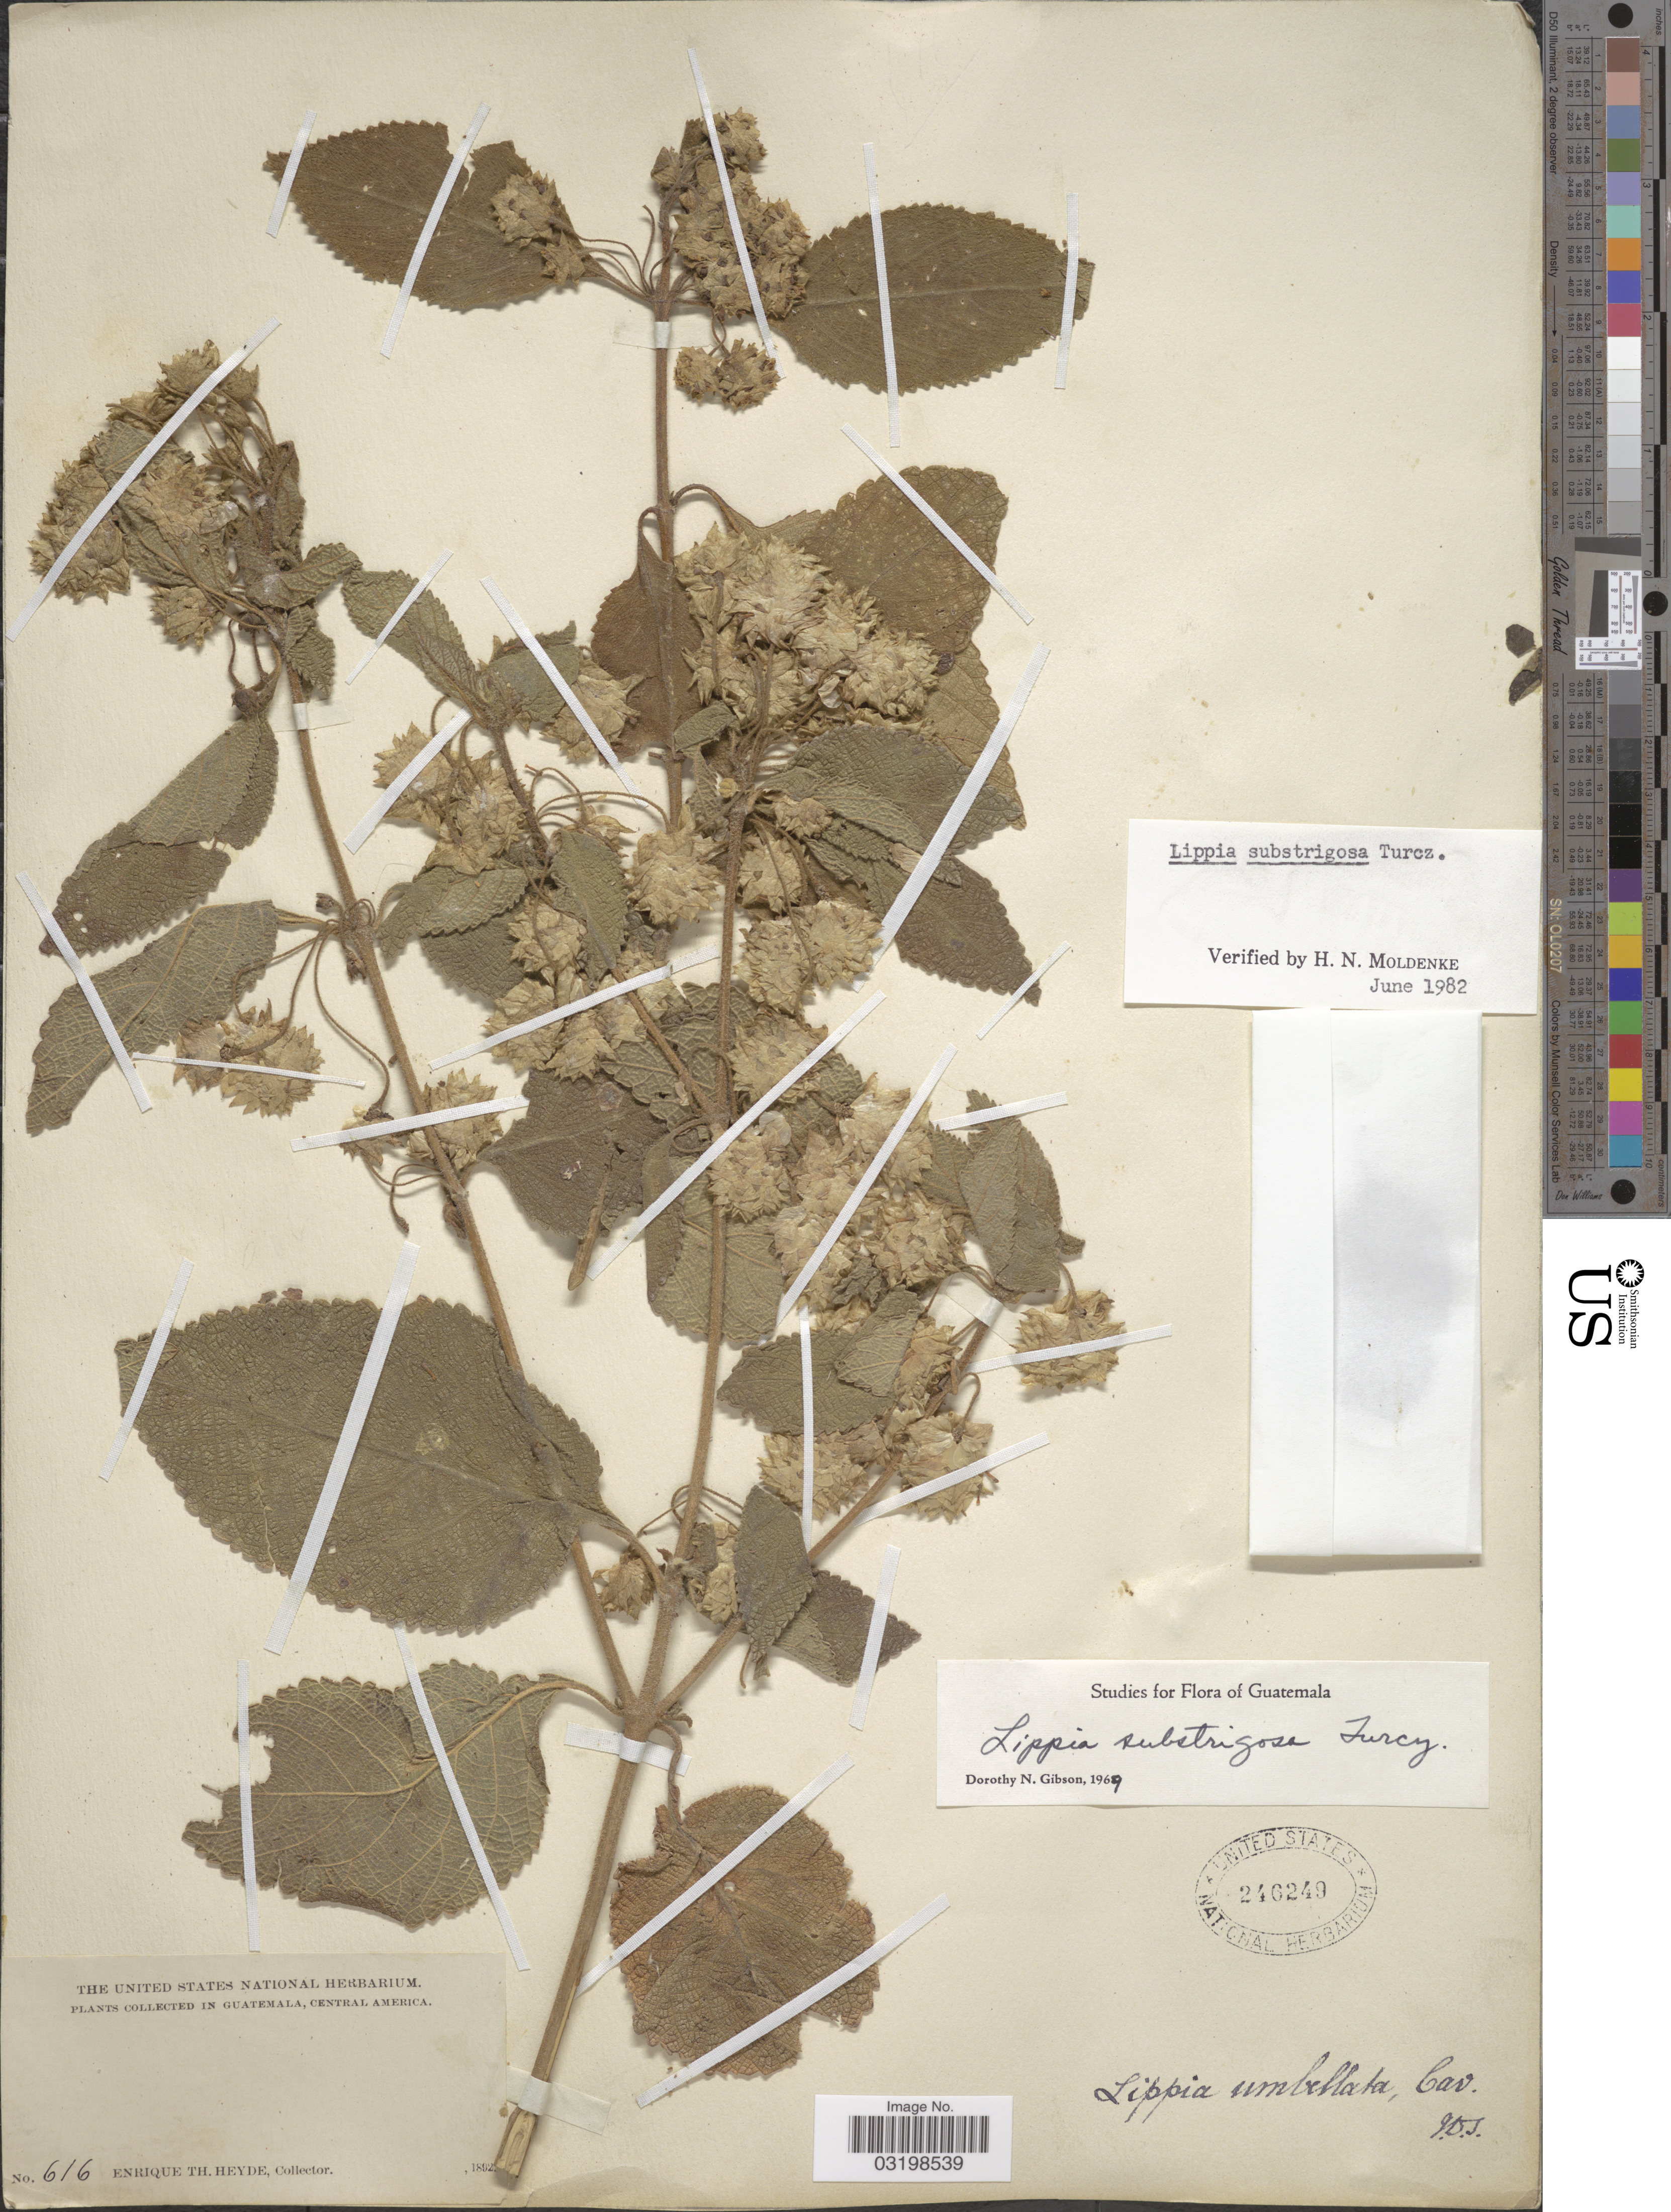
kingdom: Plantae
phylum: Tracheophyta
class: Magnoliopsida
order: Lamiales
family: Verbenaceae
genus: Lippia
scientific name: Lippia umbellata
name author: Cav.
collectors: E. T. Heyde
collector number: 616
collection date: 1892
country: Guatemala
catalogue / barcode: US 246249